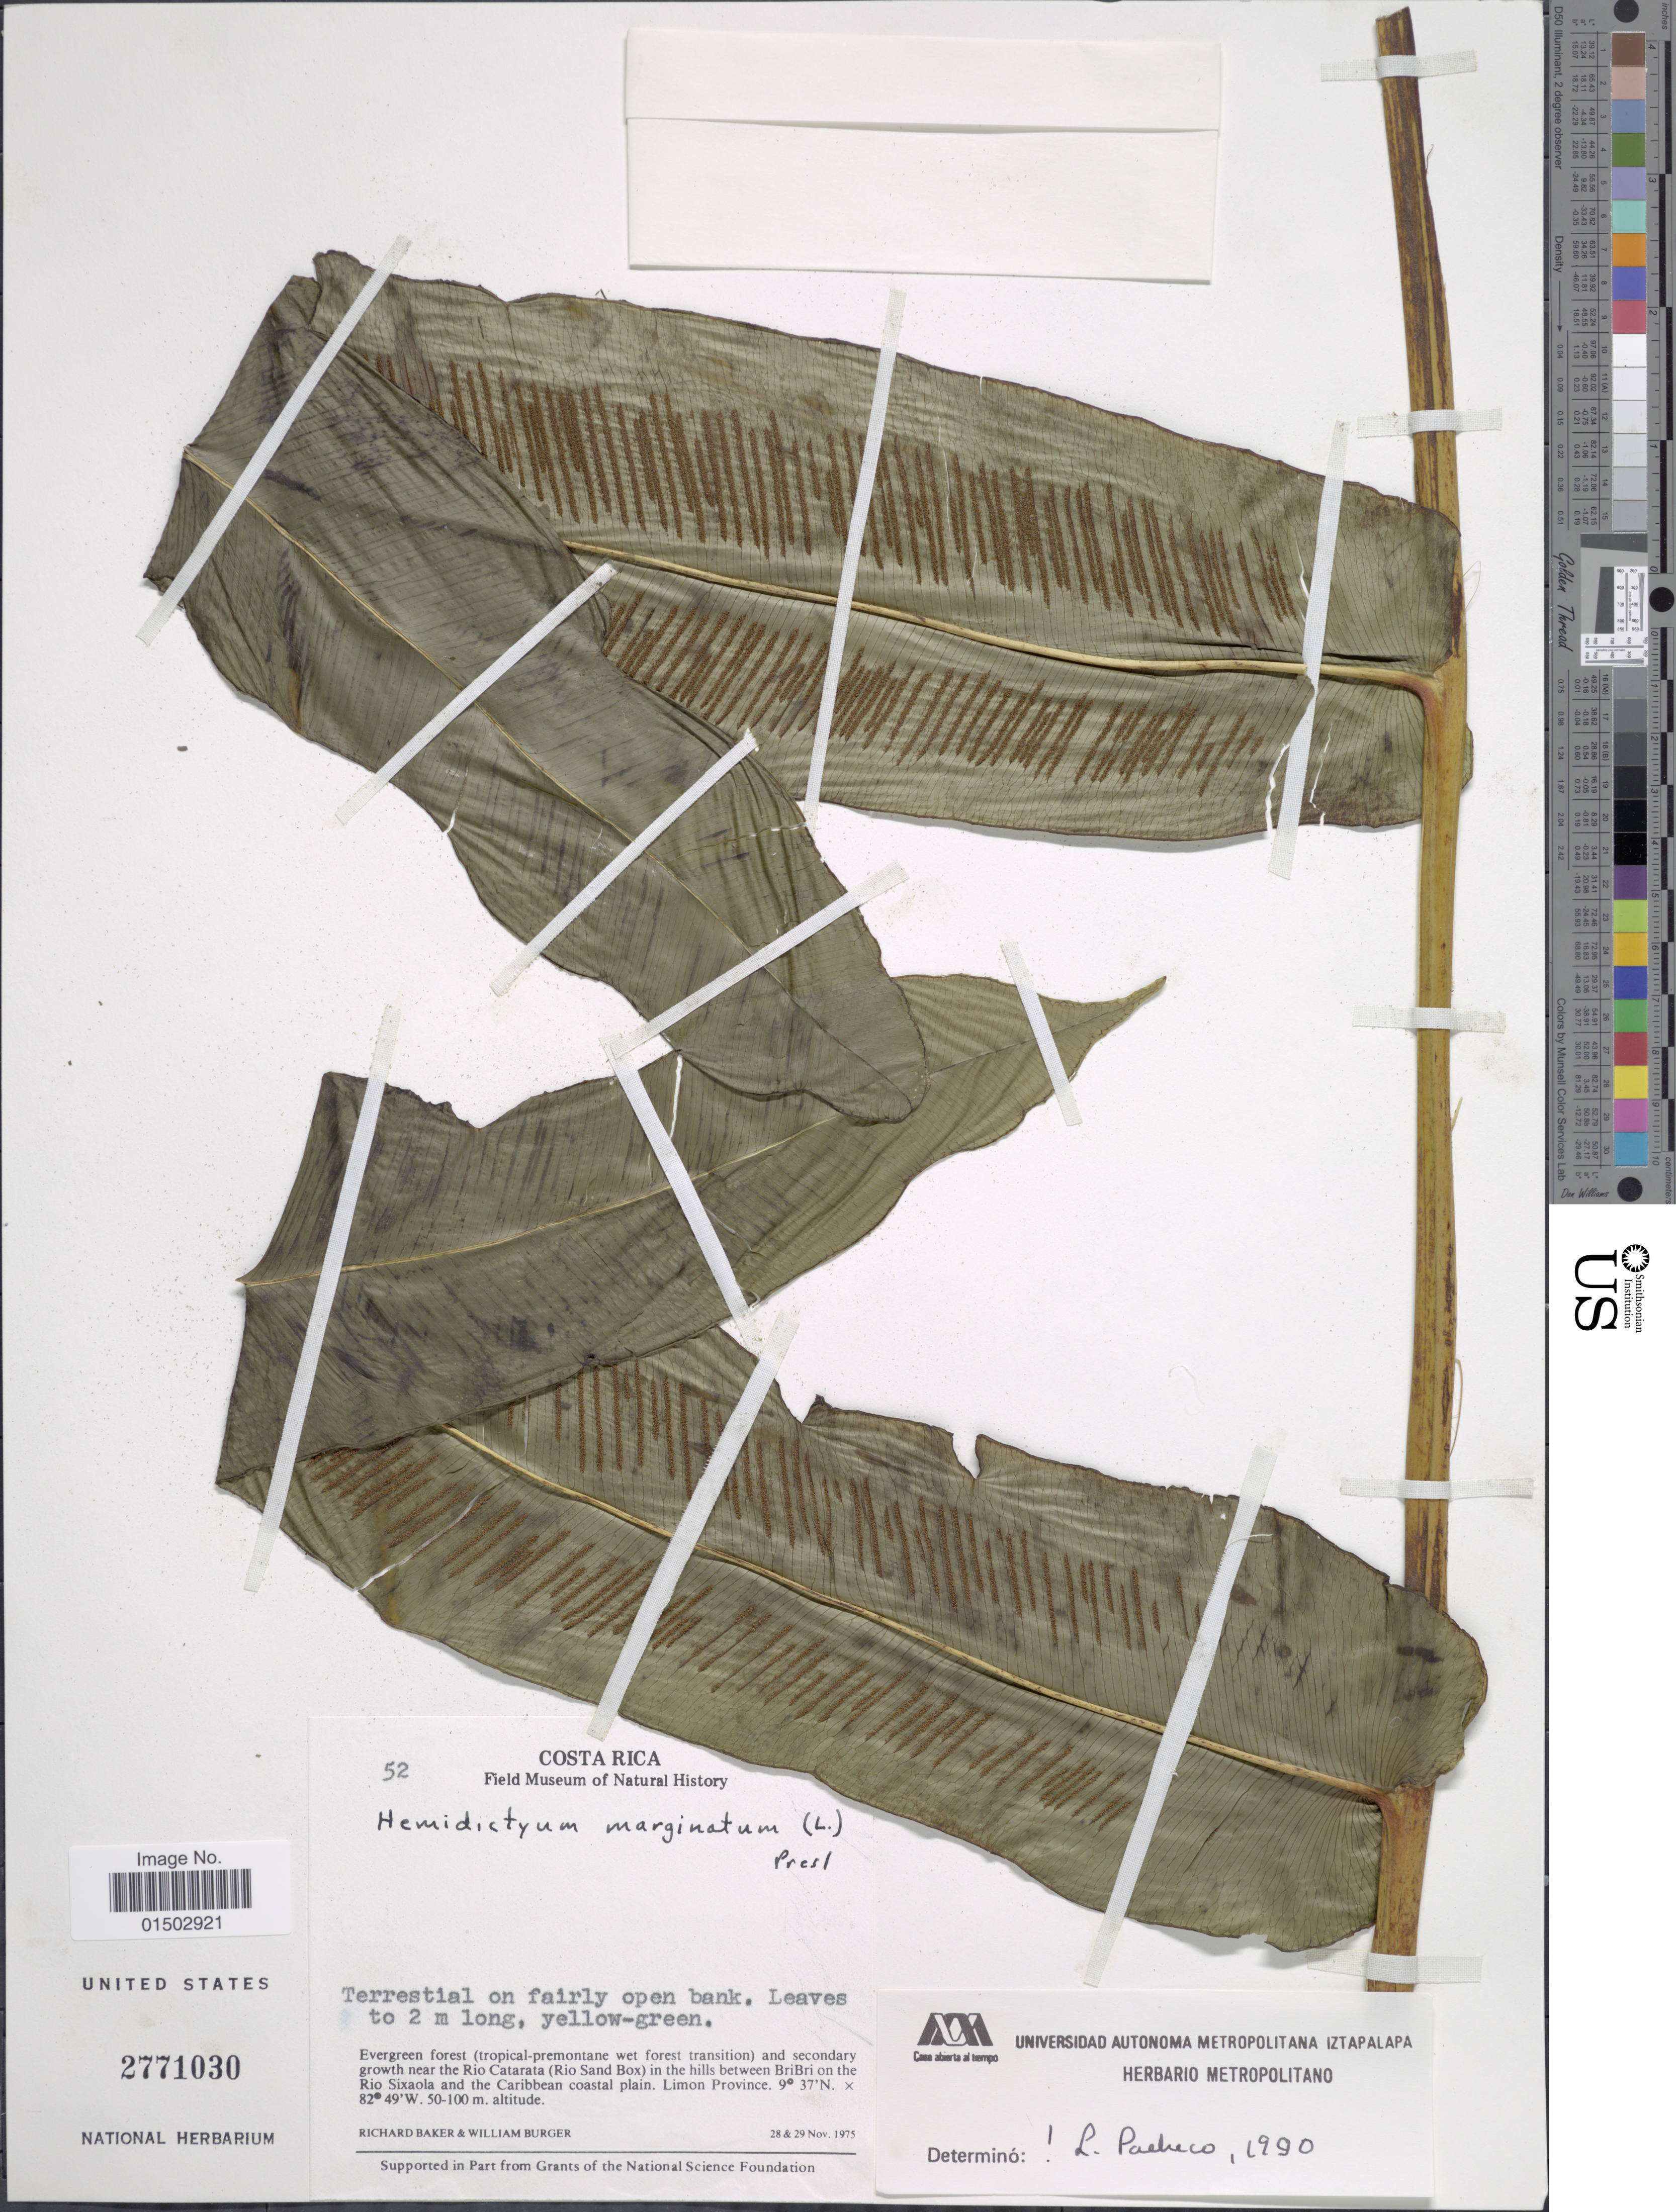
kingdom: Plantae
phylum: Tracheophyta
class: Polypodiopsida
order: Polypodiales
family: Hemidictyaceae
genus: Hemidictyum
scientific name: Hemidictyum marginatum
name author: (L.) C. Presl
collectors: R. A. Baker & W. Burger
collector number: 52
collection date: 1975-11-28/1975-11-29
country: Costa Rica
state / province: Limón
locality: Evergreen forest (tropical- premontane wet forest transition) and secondary growth near the Rio Catarata (Rio Sand Box) in the hills between BriBri on the Rio Saxaola and the Caribbean coastal plain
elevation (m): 50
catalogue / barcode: US 2771030